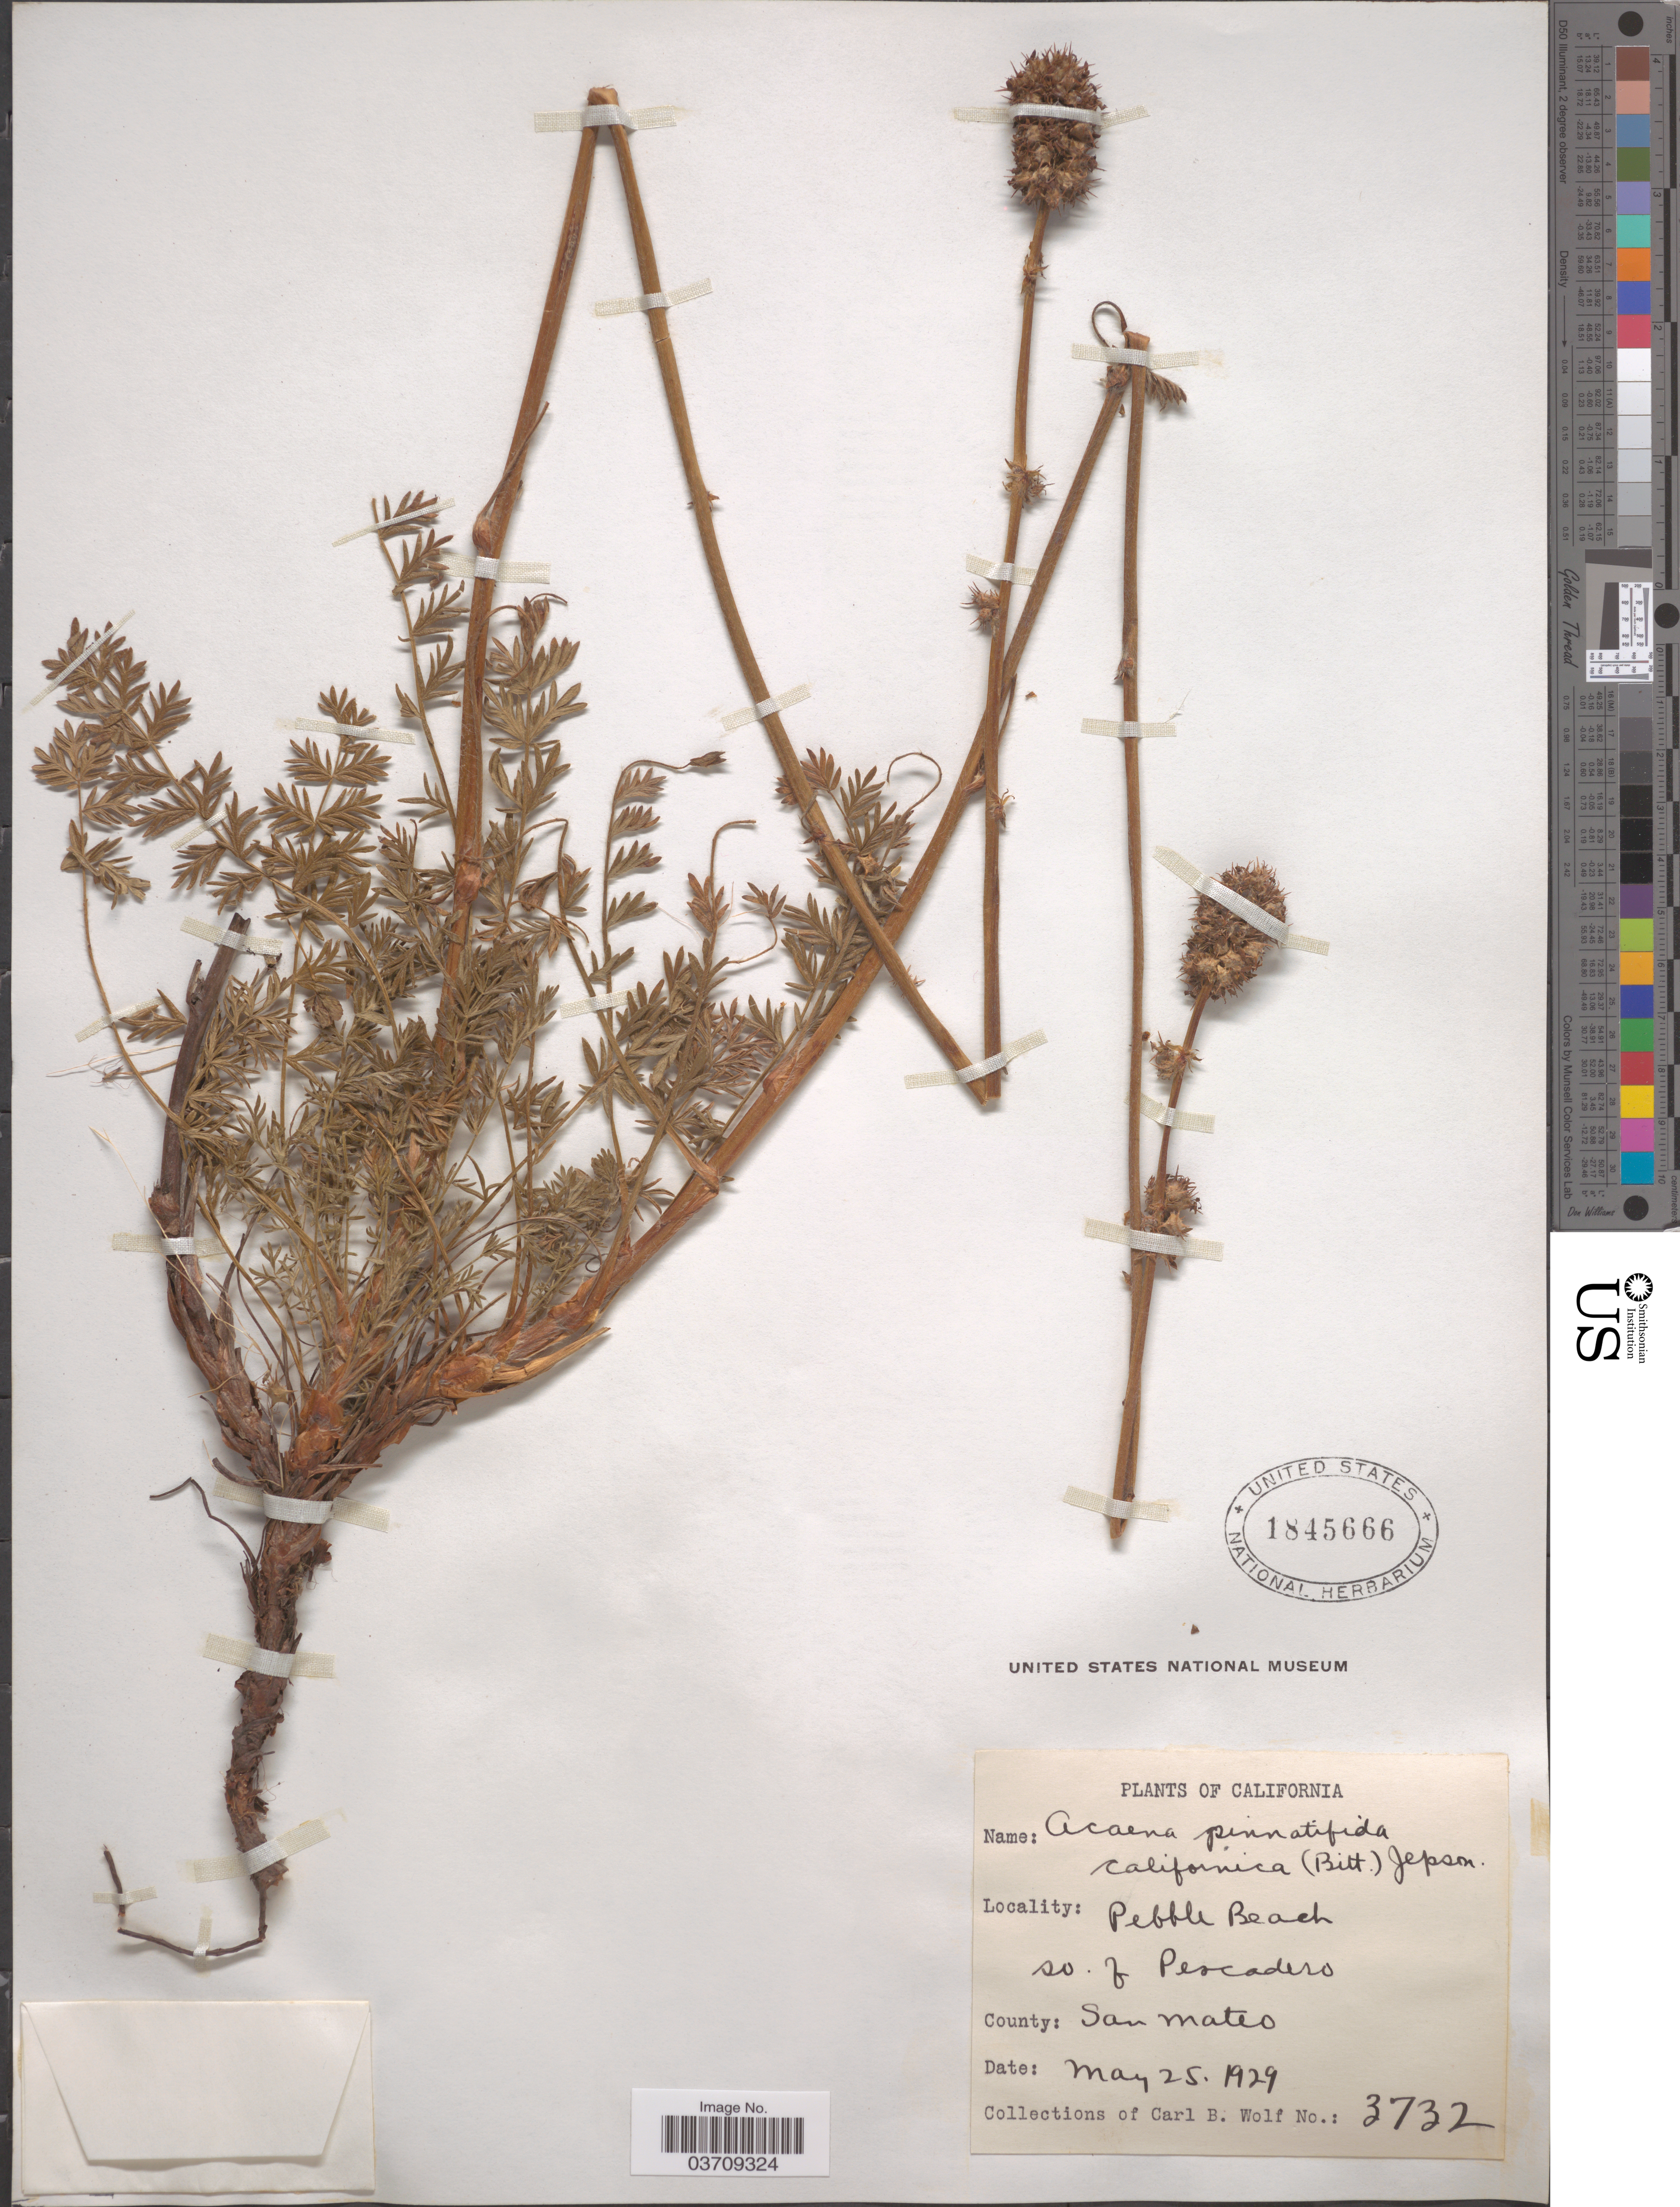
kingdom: Plantae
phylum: Tracheophyta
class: Magnoliopsida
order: Rosales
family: Rosaceae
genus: Acaena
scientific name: Acaena trifida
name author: Ruiz & Pav.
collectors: C. B. Wolf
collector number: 3732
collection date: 1929-05-25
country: United States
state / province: California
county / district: San Mateo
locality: Pebble Beach so. f Pescadero. County: San Mateo.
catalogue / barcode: US 1845666